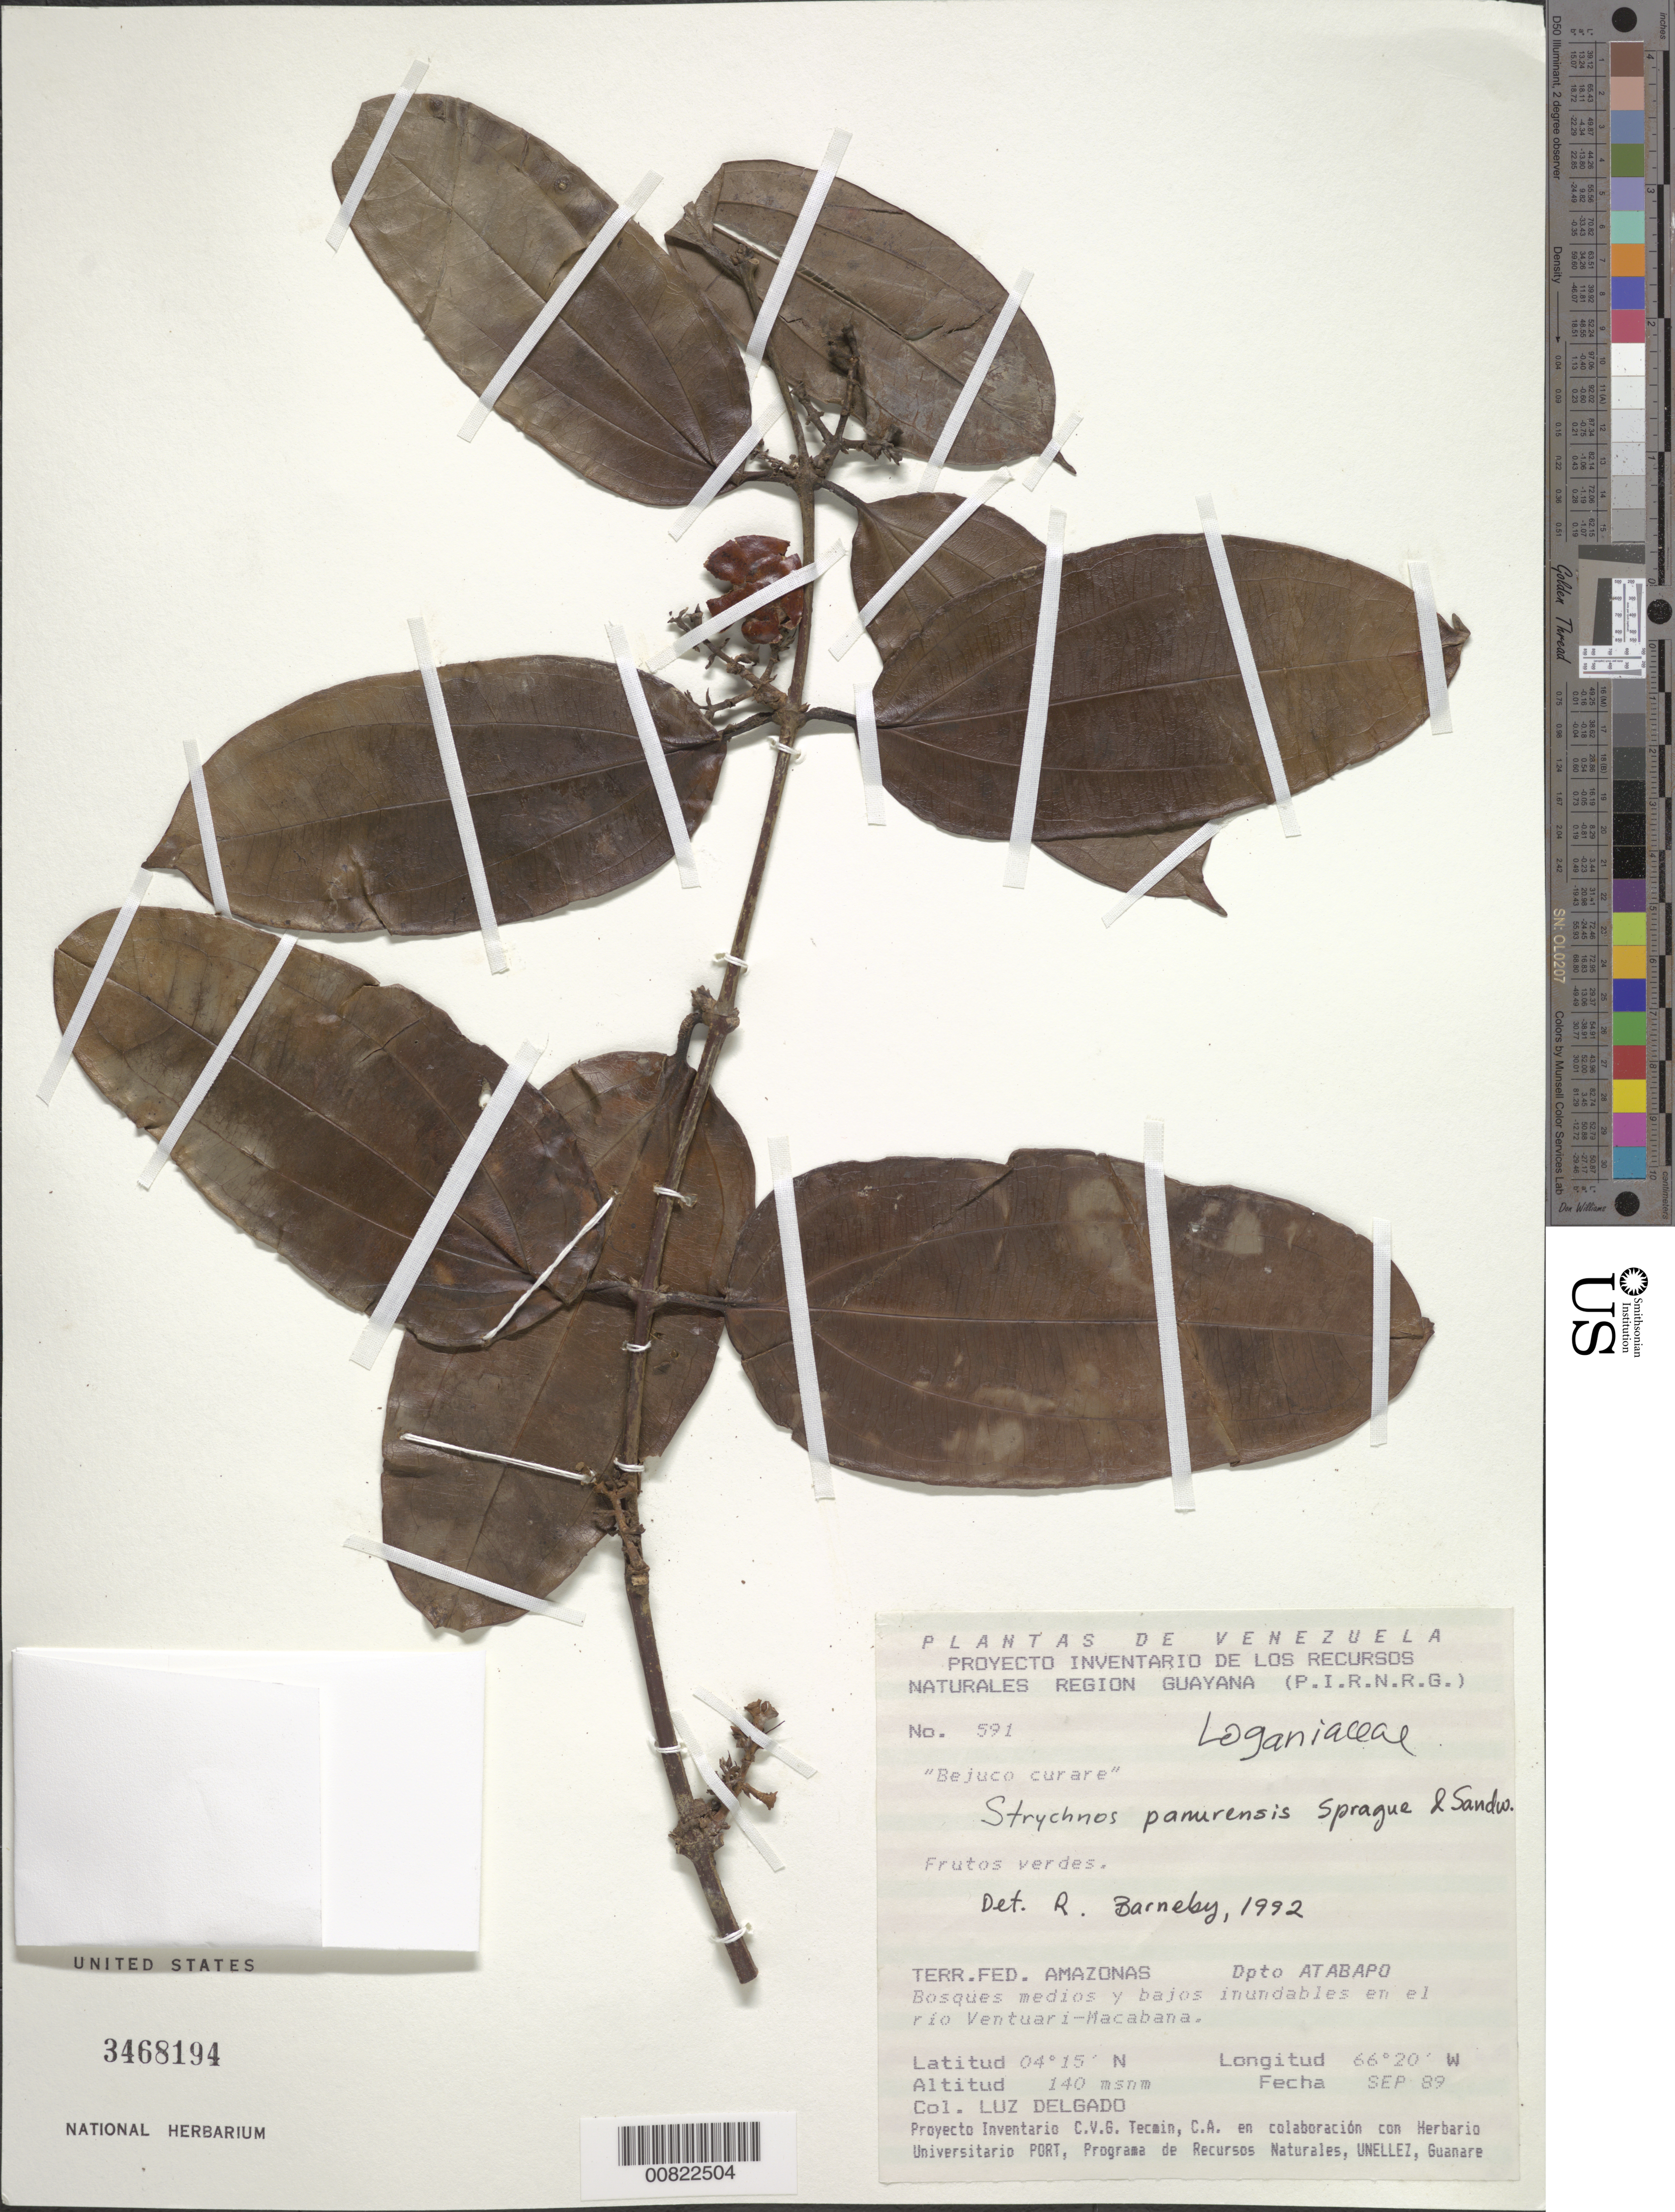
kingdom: Plantae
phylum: Tracheophyta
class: Magnoliopsida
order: Gentianales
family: Loganiaceae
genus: Strychnos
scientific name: Strychnos panurensis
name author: Sprague & Sandwith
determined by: Barneby, Rupert C., (NY)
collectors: L. Delgado V.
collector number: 591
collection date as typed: Sep-89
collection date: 1989-09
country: Venezuela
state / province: Amazonas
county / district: Atabapo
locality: Río Ventuari-Macabana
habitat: Bosques medios y bajos inundables en el rio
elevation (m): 140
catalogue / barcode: US 3468194